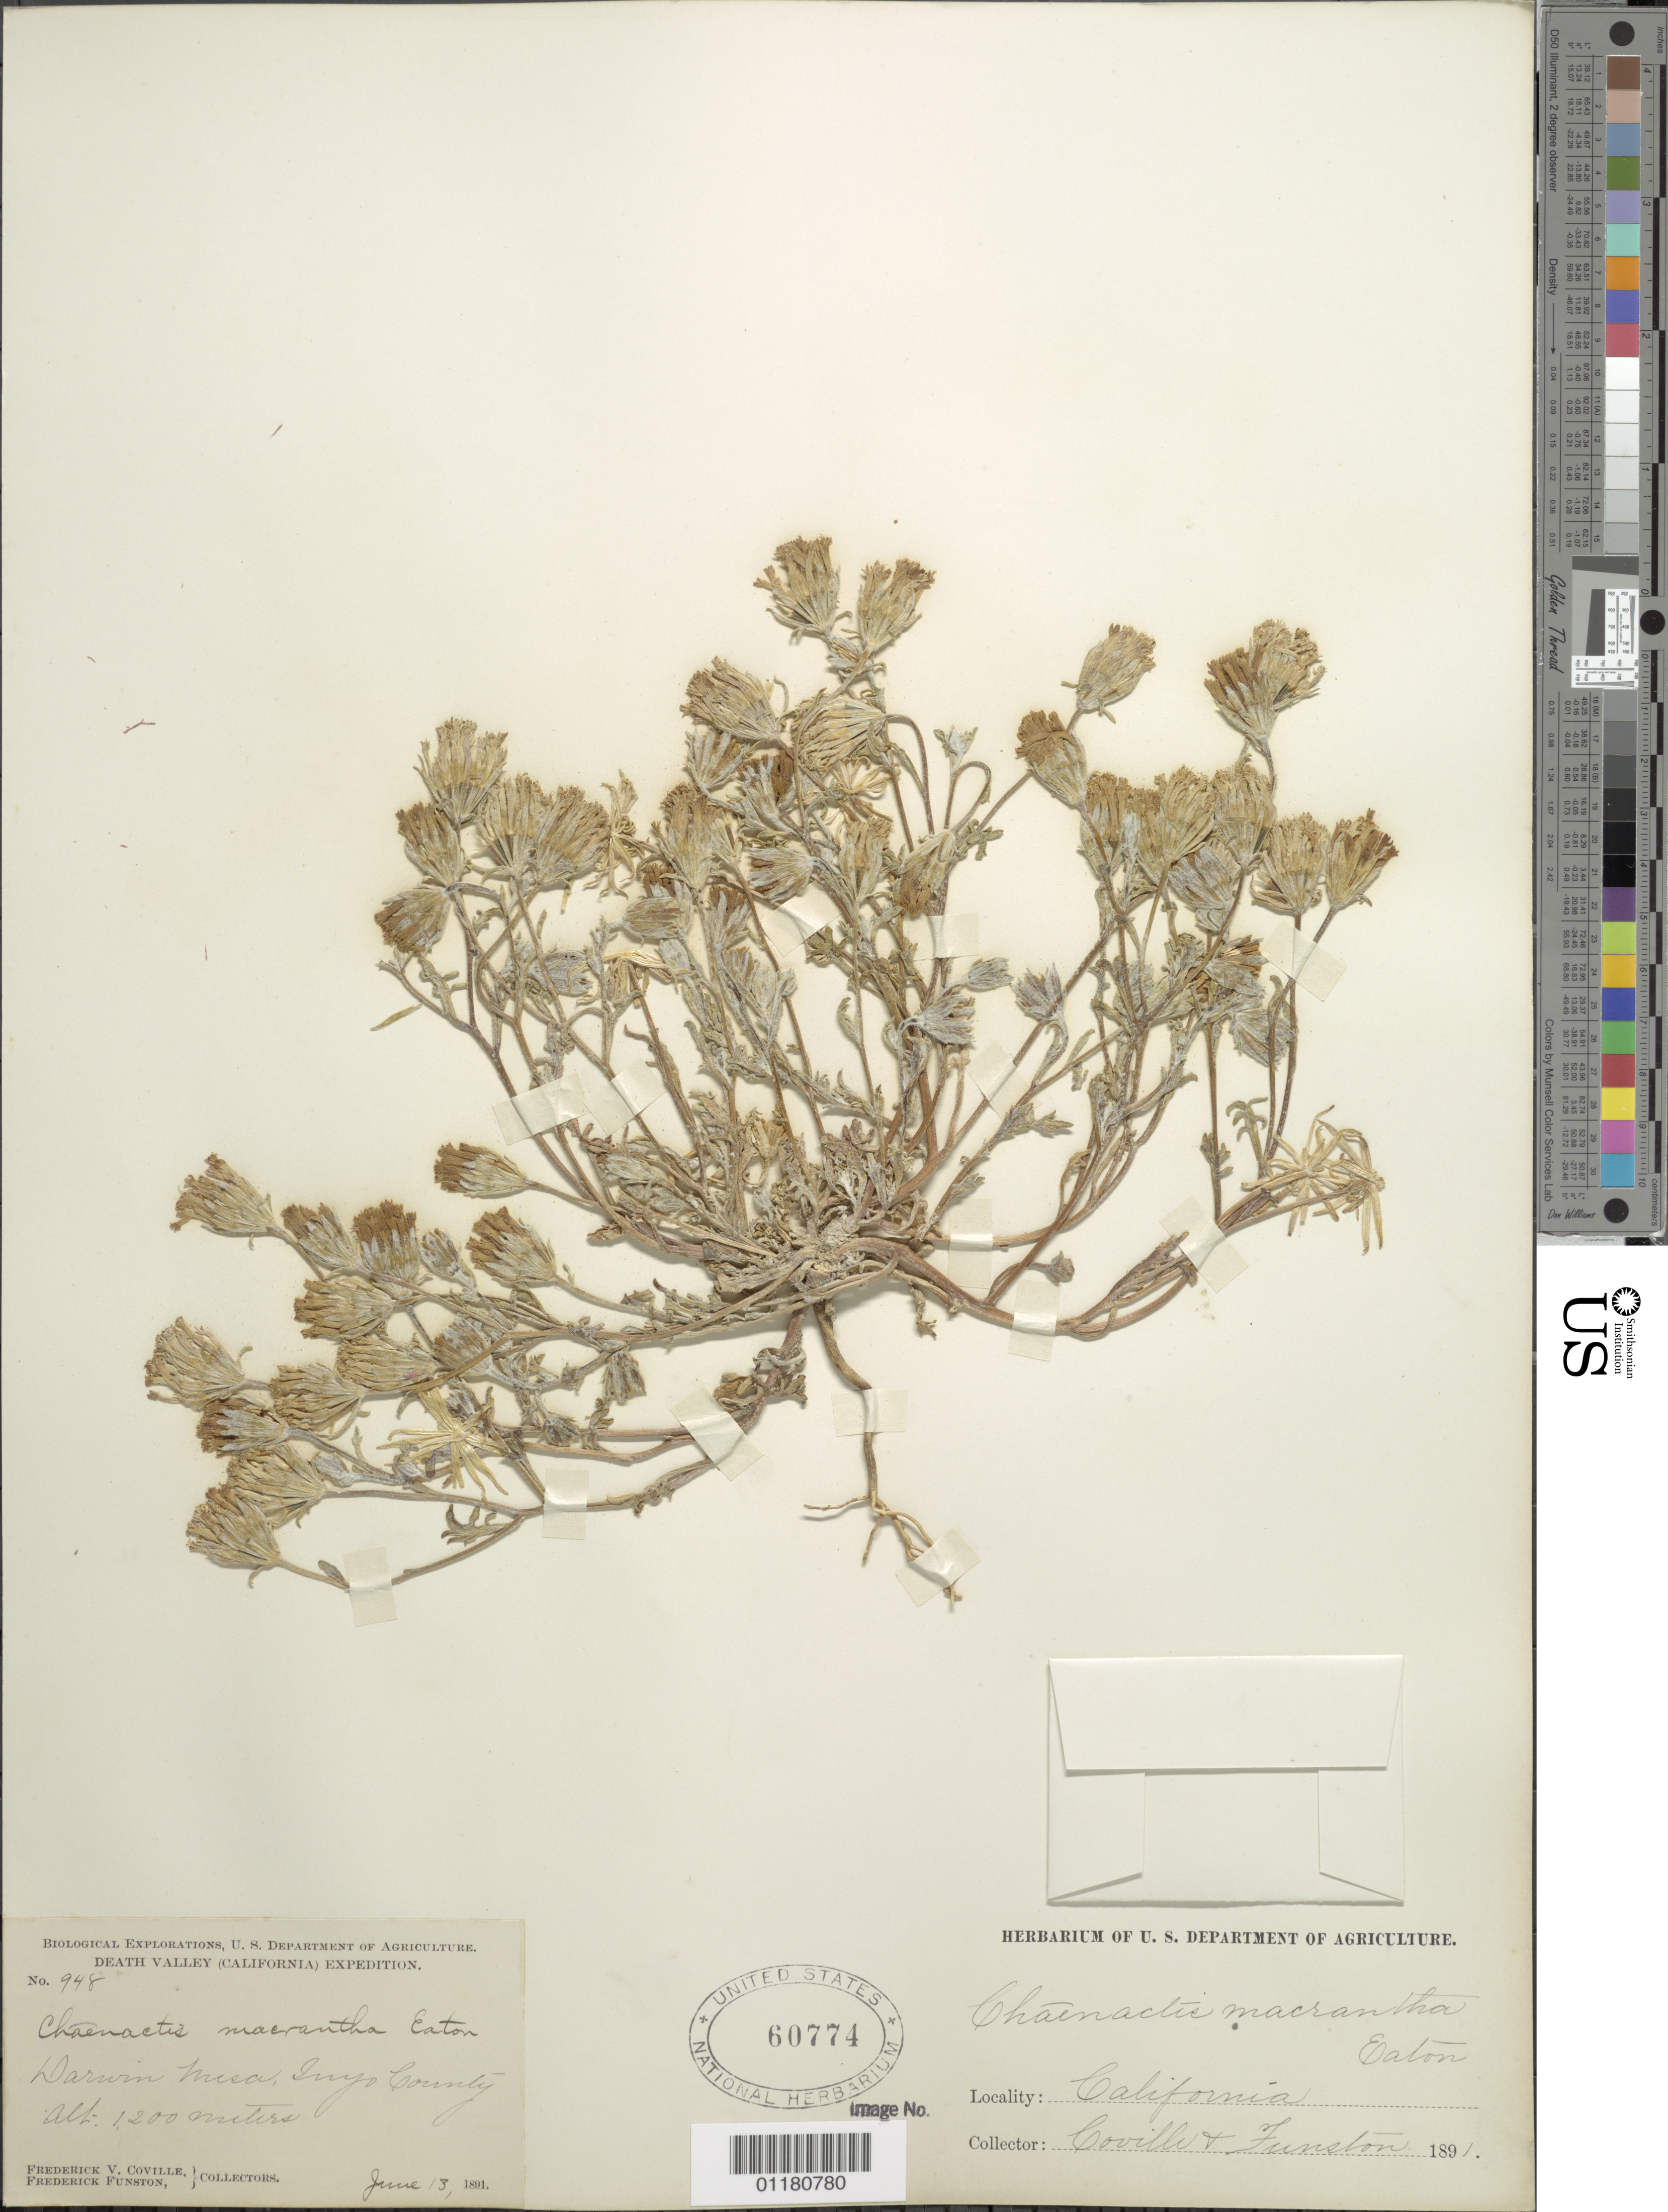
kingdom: Plantae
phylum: Tracheophyta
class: Magnoliopsida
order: Asterales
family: Asteraceae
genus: Chaenactis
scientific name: Chaenactis macrantha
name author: D.C. Eaton in C. King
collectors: F. V. Coville & F. Funston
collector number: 948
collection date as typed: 13 Jun 1891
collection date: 1891-06-13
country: United States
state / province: California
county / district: Inyo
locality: Darwin Mesa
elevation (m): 1200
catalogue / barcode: US 60774